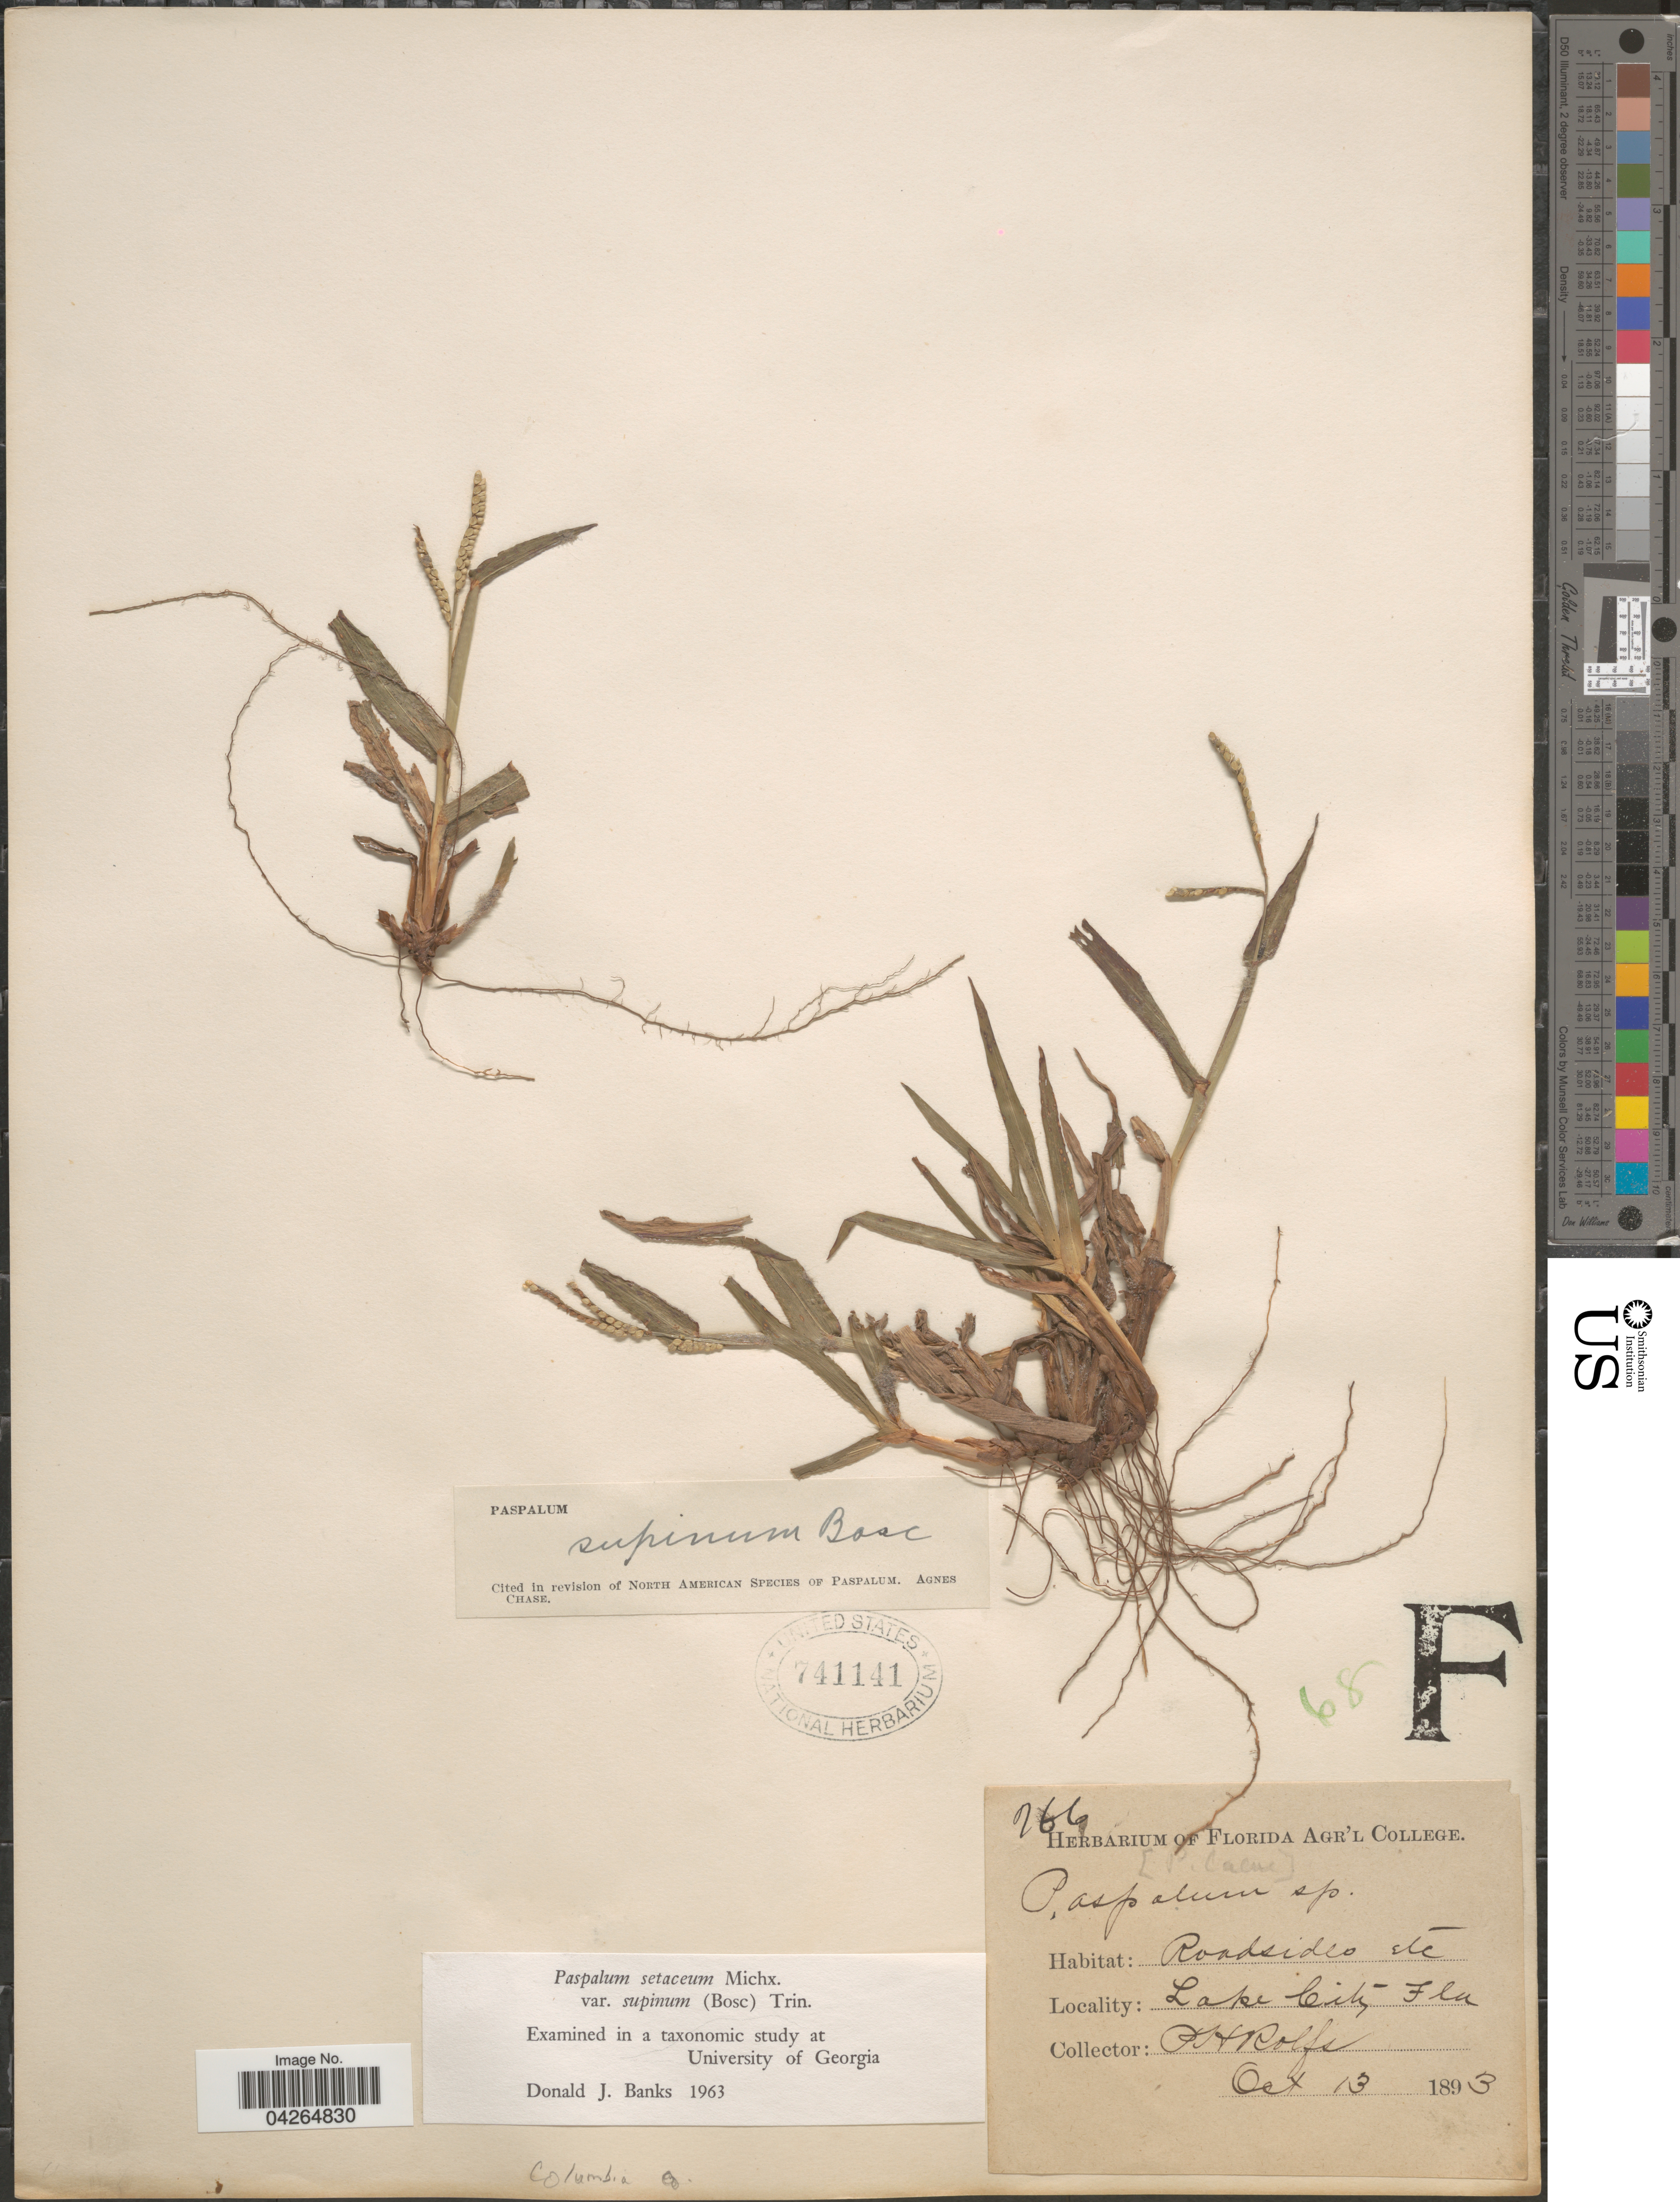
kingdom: Plantae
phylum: Tracheophyta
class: Liliopsida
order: Poales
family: Poaceae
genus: Paspalum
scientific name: Paspalum setaceum var. supinum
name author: (Bosc ex Poir.) Trin.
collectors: P. H. Rolfs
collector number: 266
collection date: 1893-10-13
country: United States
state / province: Florida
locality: Lake City. Columbia Co.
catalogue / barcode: US 741141